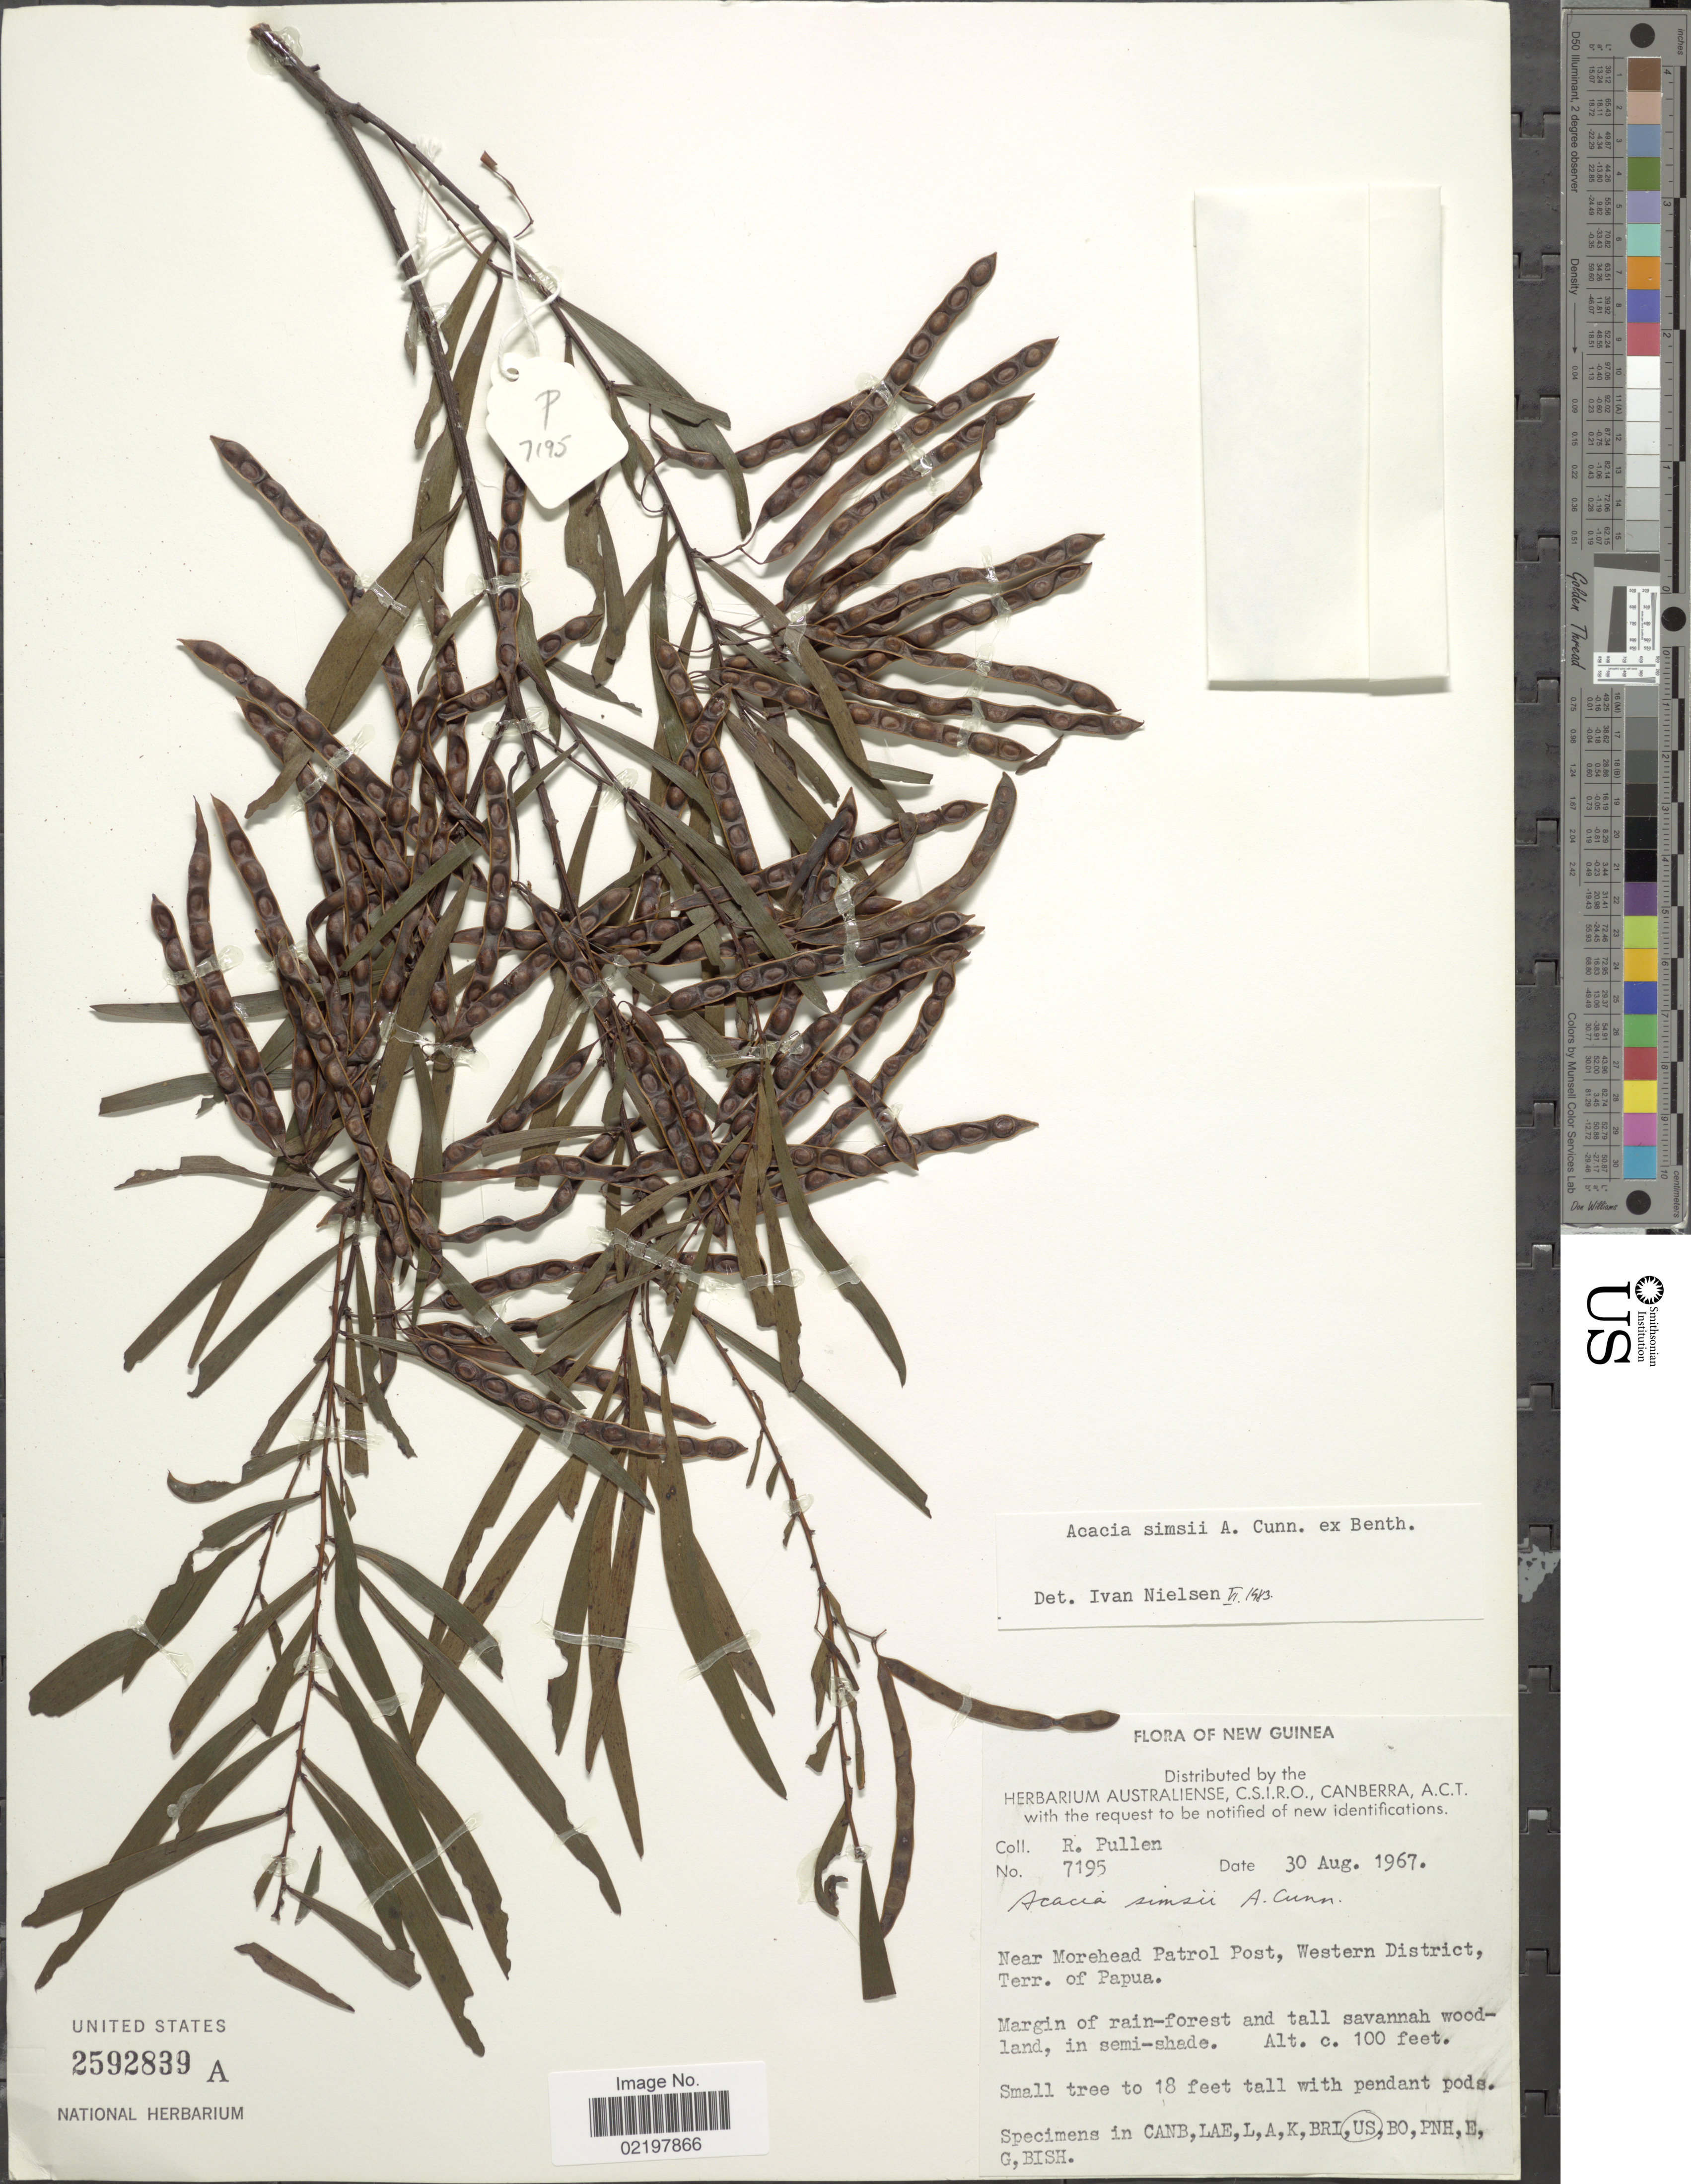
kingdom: Plantae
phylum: Tracheophyta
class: Magnoliopsida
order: Fabales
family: Fabaceae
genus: Acacia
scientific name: Acacia simsii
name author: Benth.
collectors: R. Pullen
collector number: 7195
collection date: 1967-08-30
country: Papua New Guinea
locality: New Guinea, Near Morehead Patrol Post, Western District, Terr. of Papua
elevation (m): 30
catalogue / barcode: US 2592839A